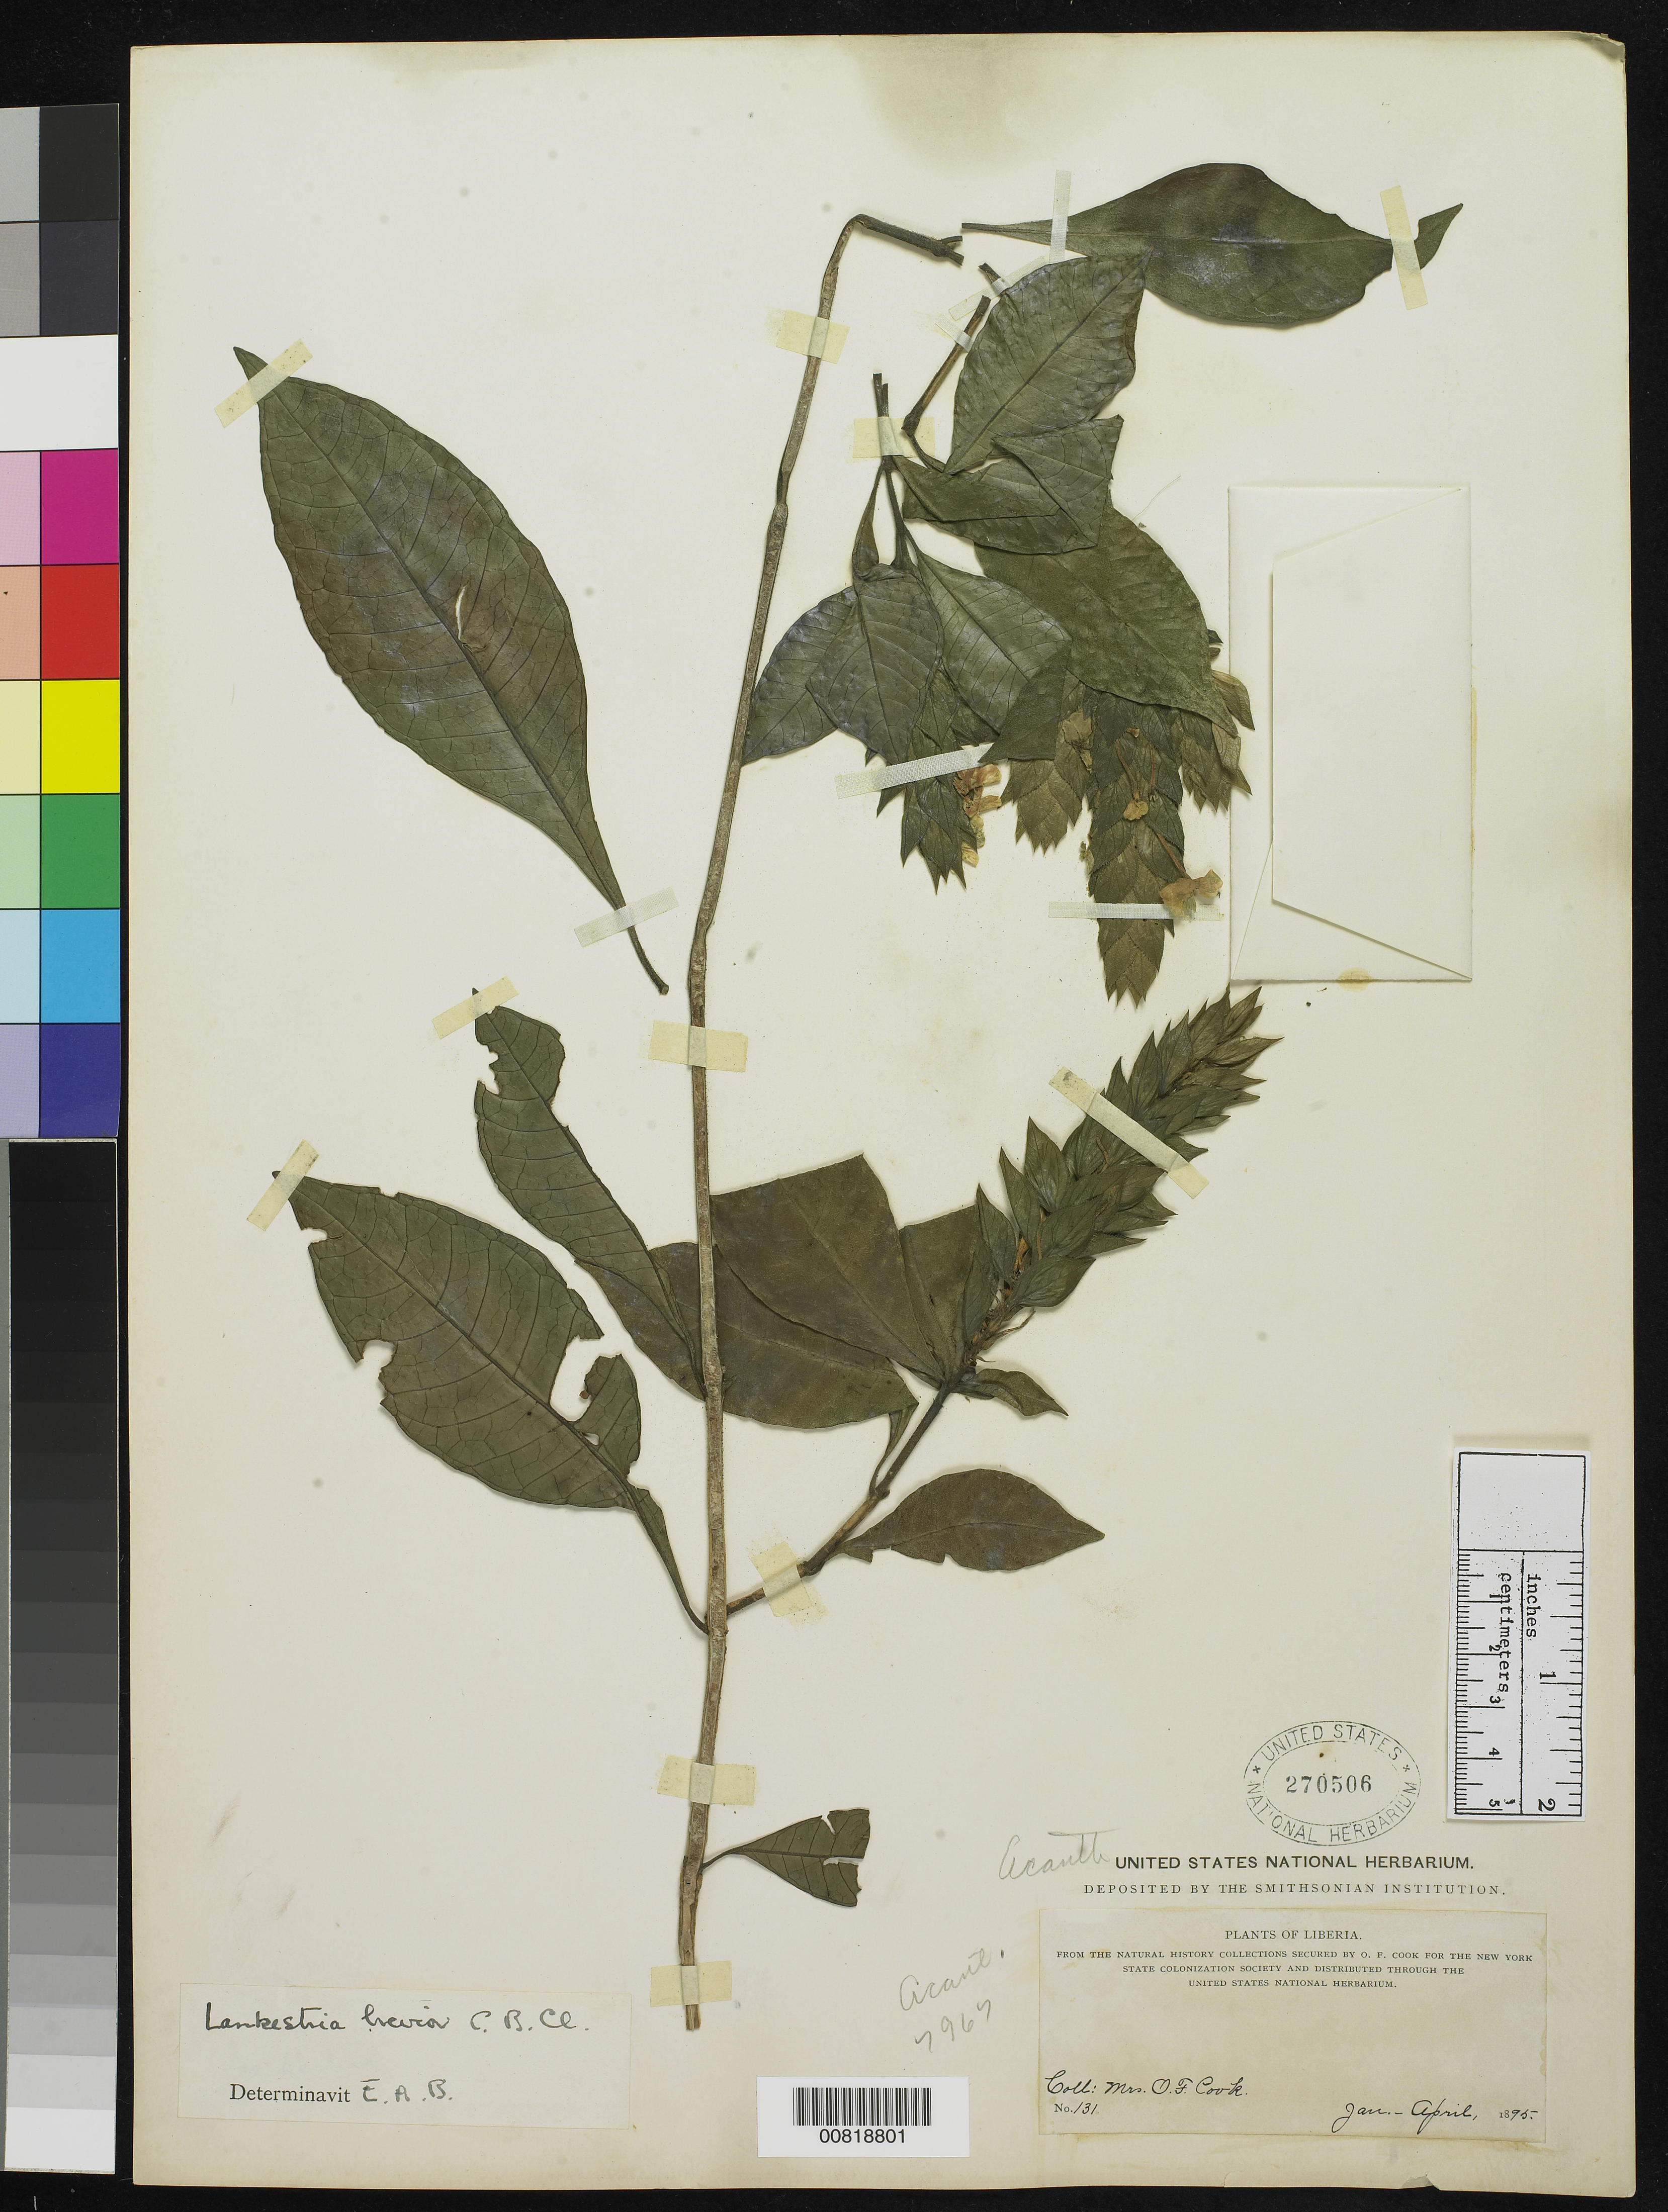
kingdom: Plantae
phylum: Tracheophyta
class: Magnoliopsida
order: Lamiales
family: Acanthaceae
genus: Lankesteria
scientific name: Lankesteria brevior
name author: C.B. Clarke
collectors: Alice C. Cook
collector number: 131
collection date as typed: Jan 1895 to -- Apr 1895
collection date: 1895-01/1895-04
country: Liberia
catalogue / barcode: US 270506